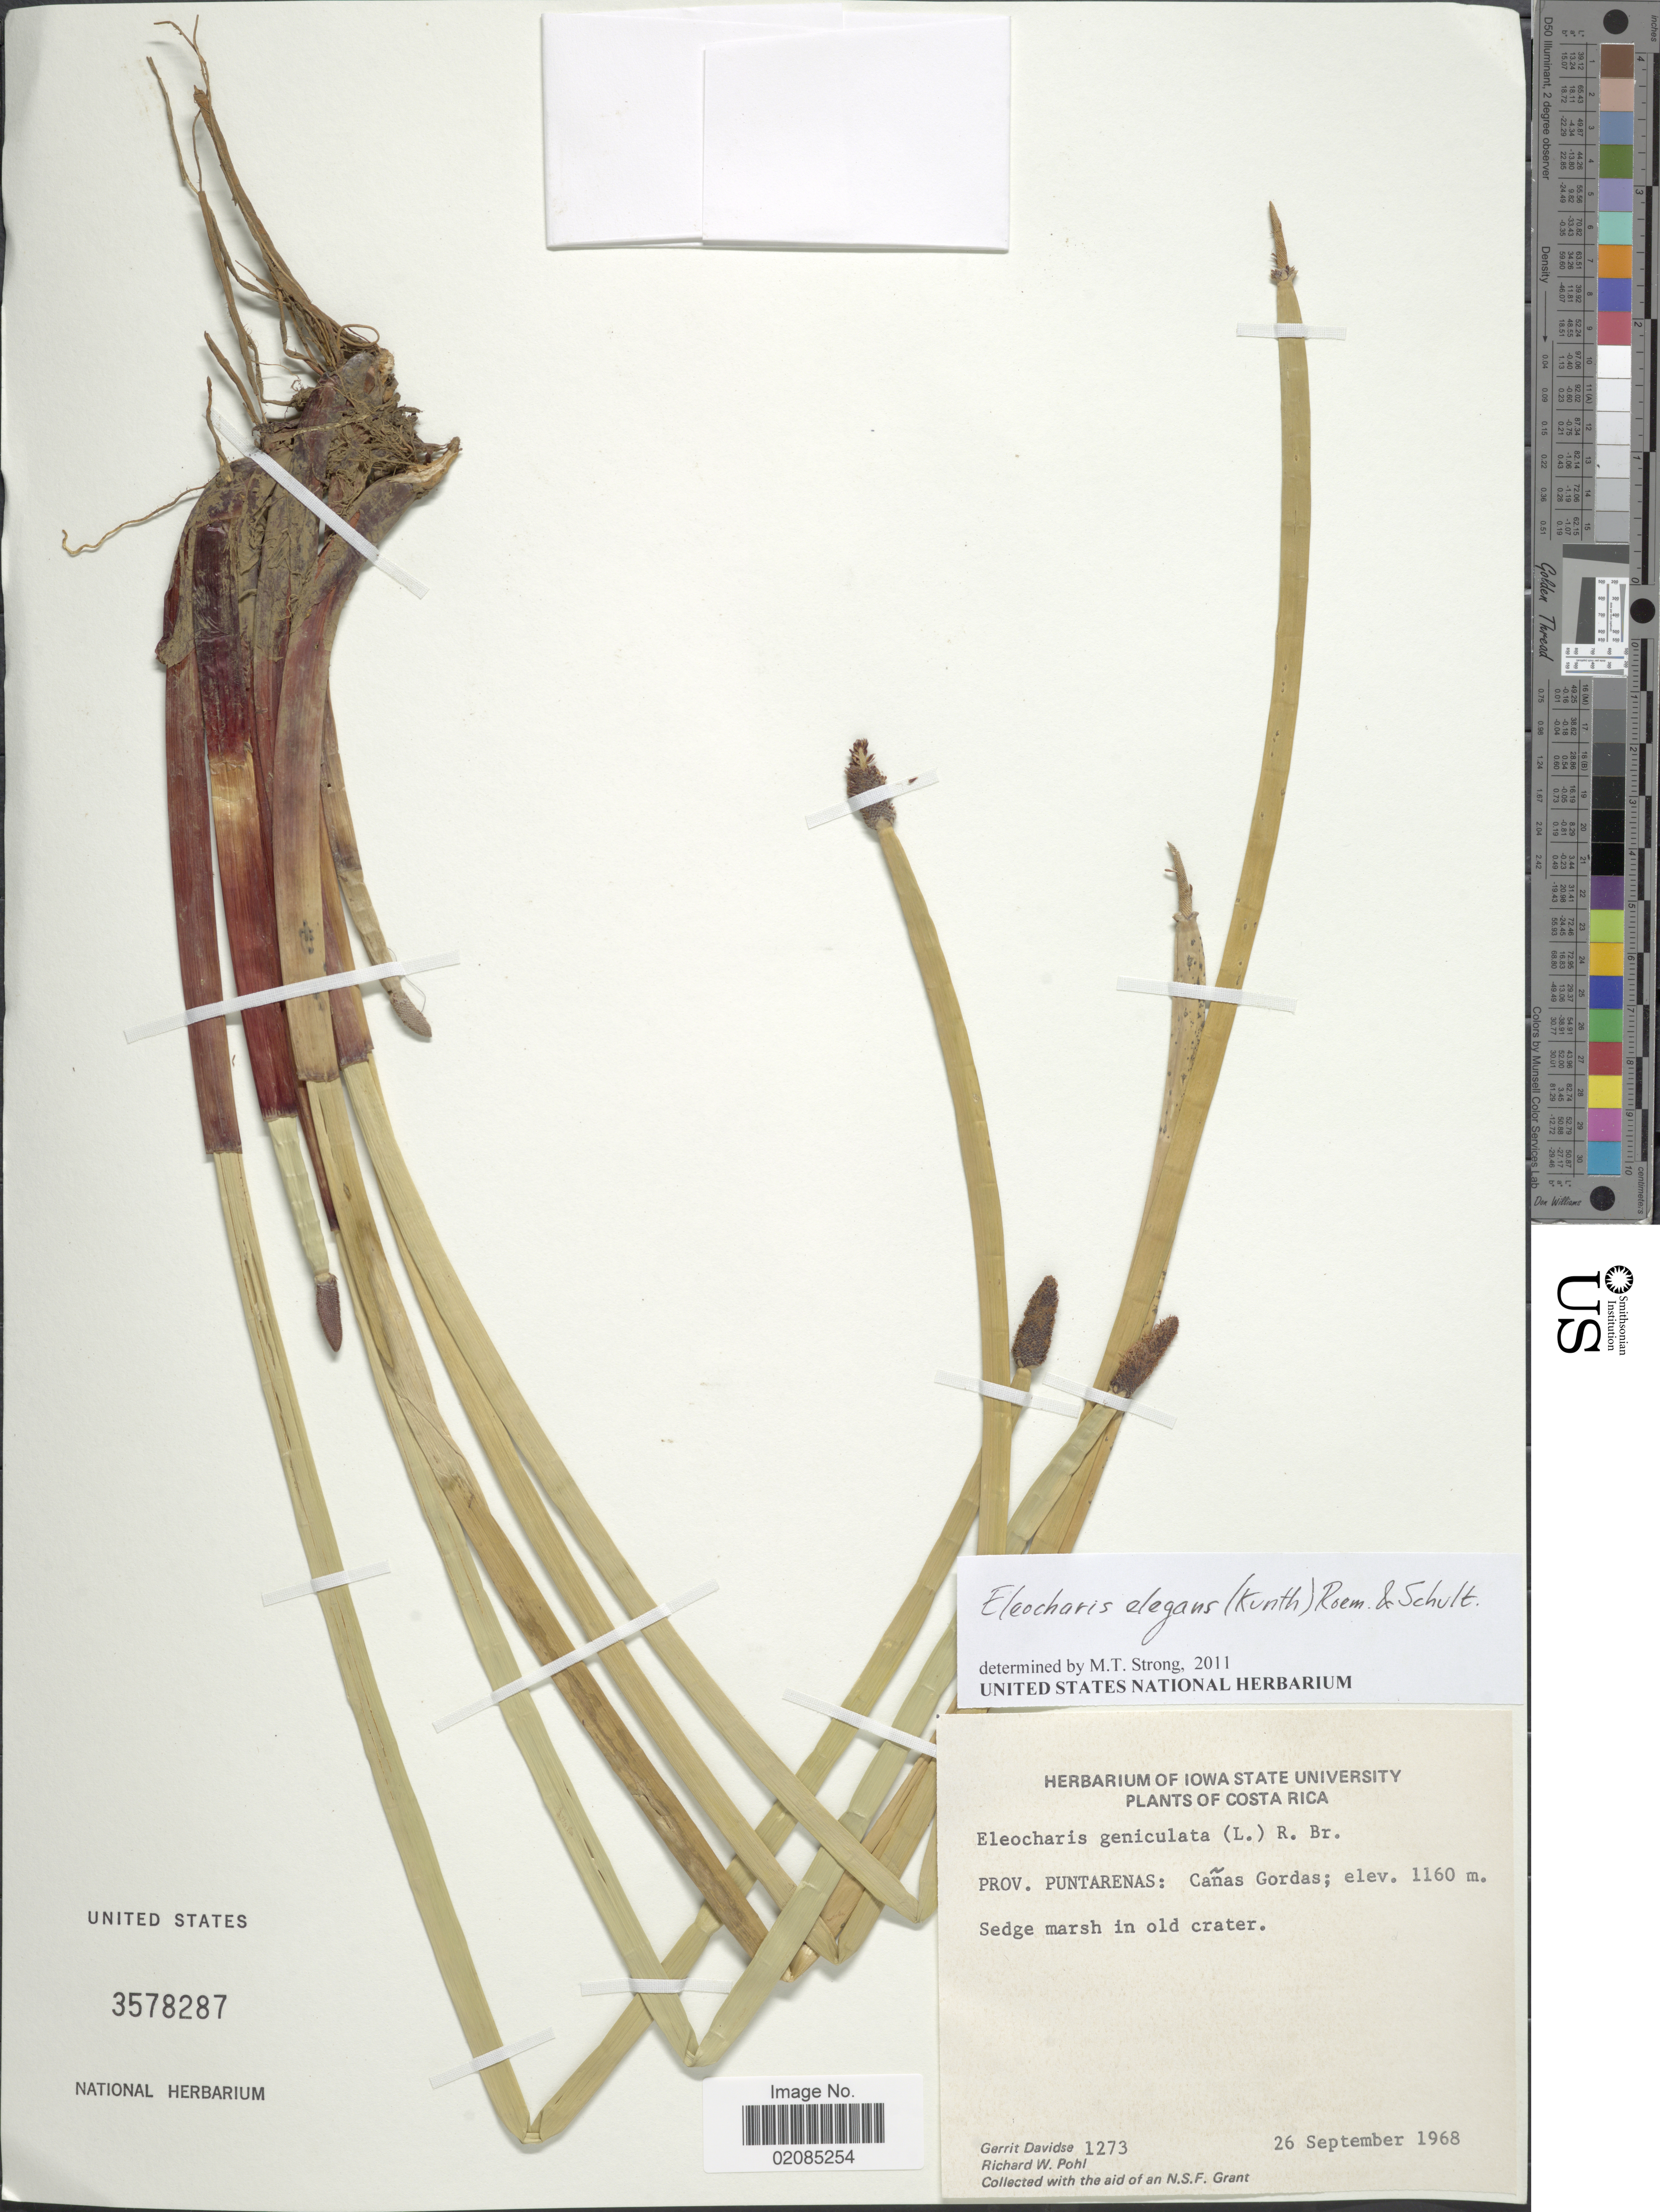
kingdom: Plantae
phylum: Tracheophyta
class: Liliopsida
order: Poales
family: Cyperaceae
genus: Eleocharis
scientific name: Eleocharis elegans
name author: (Kunth) Roem. & Schult.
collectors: G. Davidse & R. W. Pohl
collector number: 1273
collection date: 1968-09-26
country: Costa Rica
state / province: Puntarenas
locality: Prov. Puntarenas:Canas Gordas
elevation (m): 1160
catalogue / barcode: US 3578287